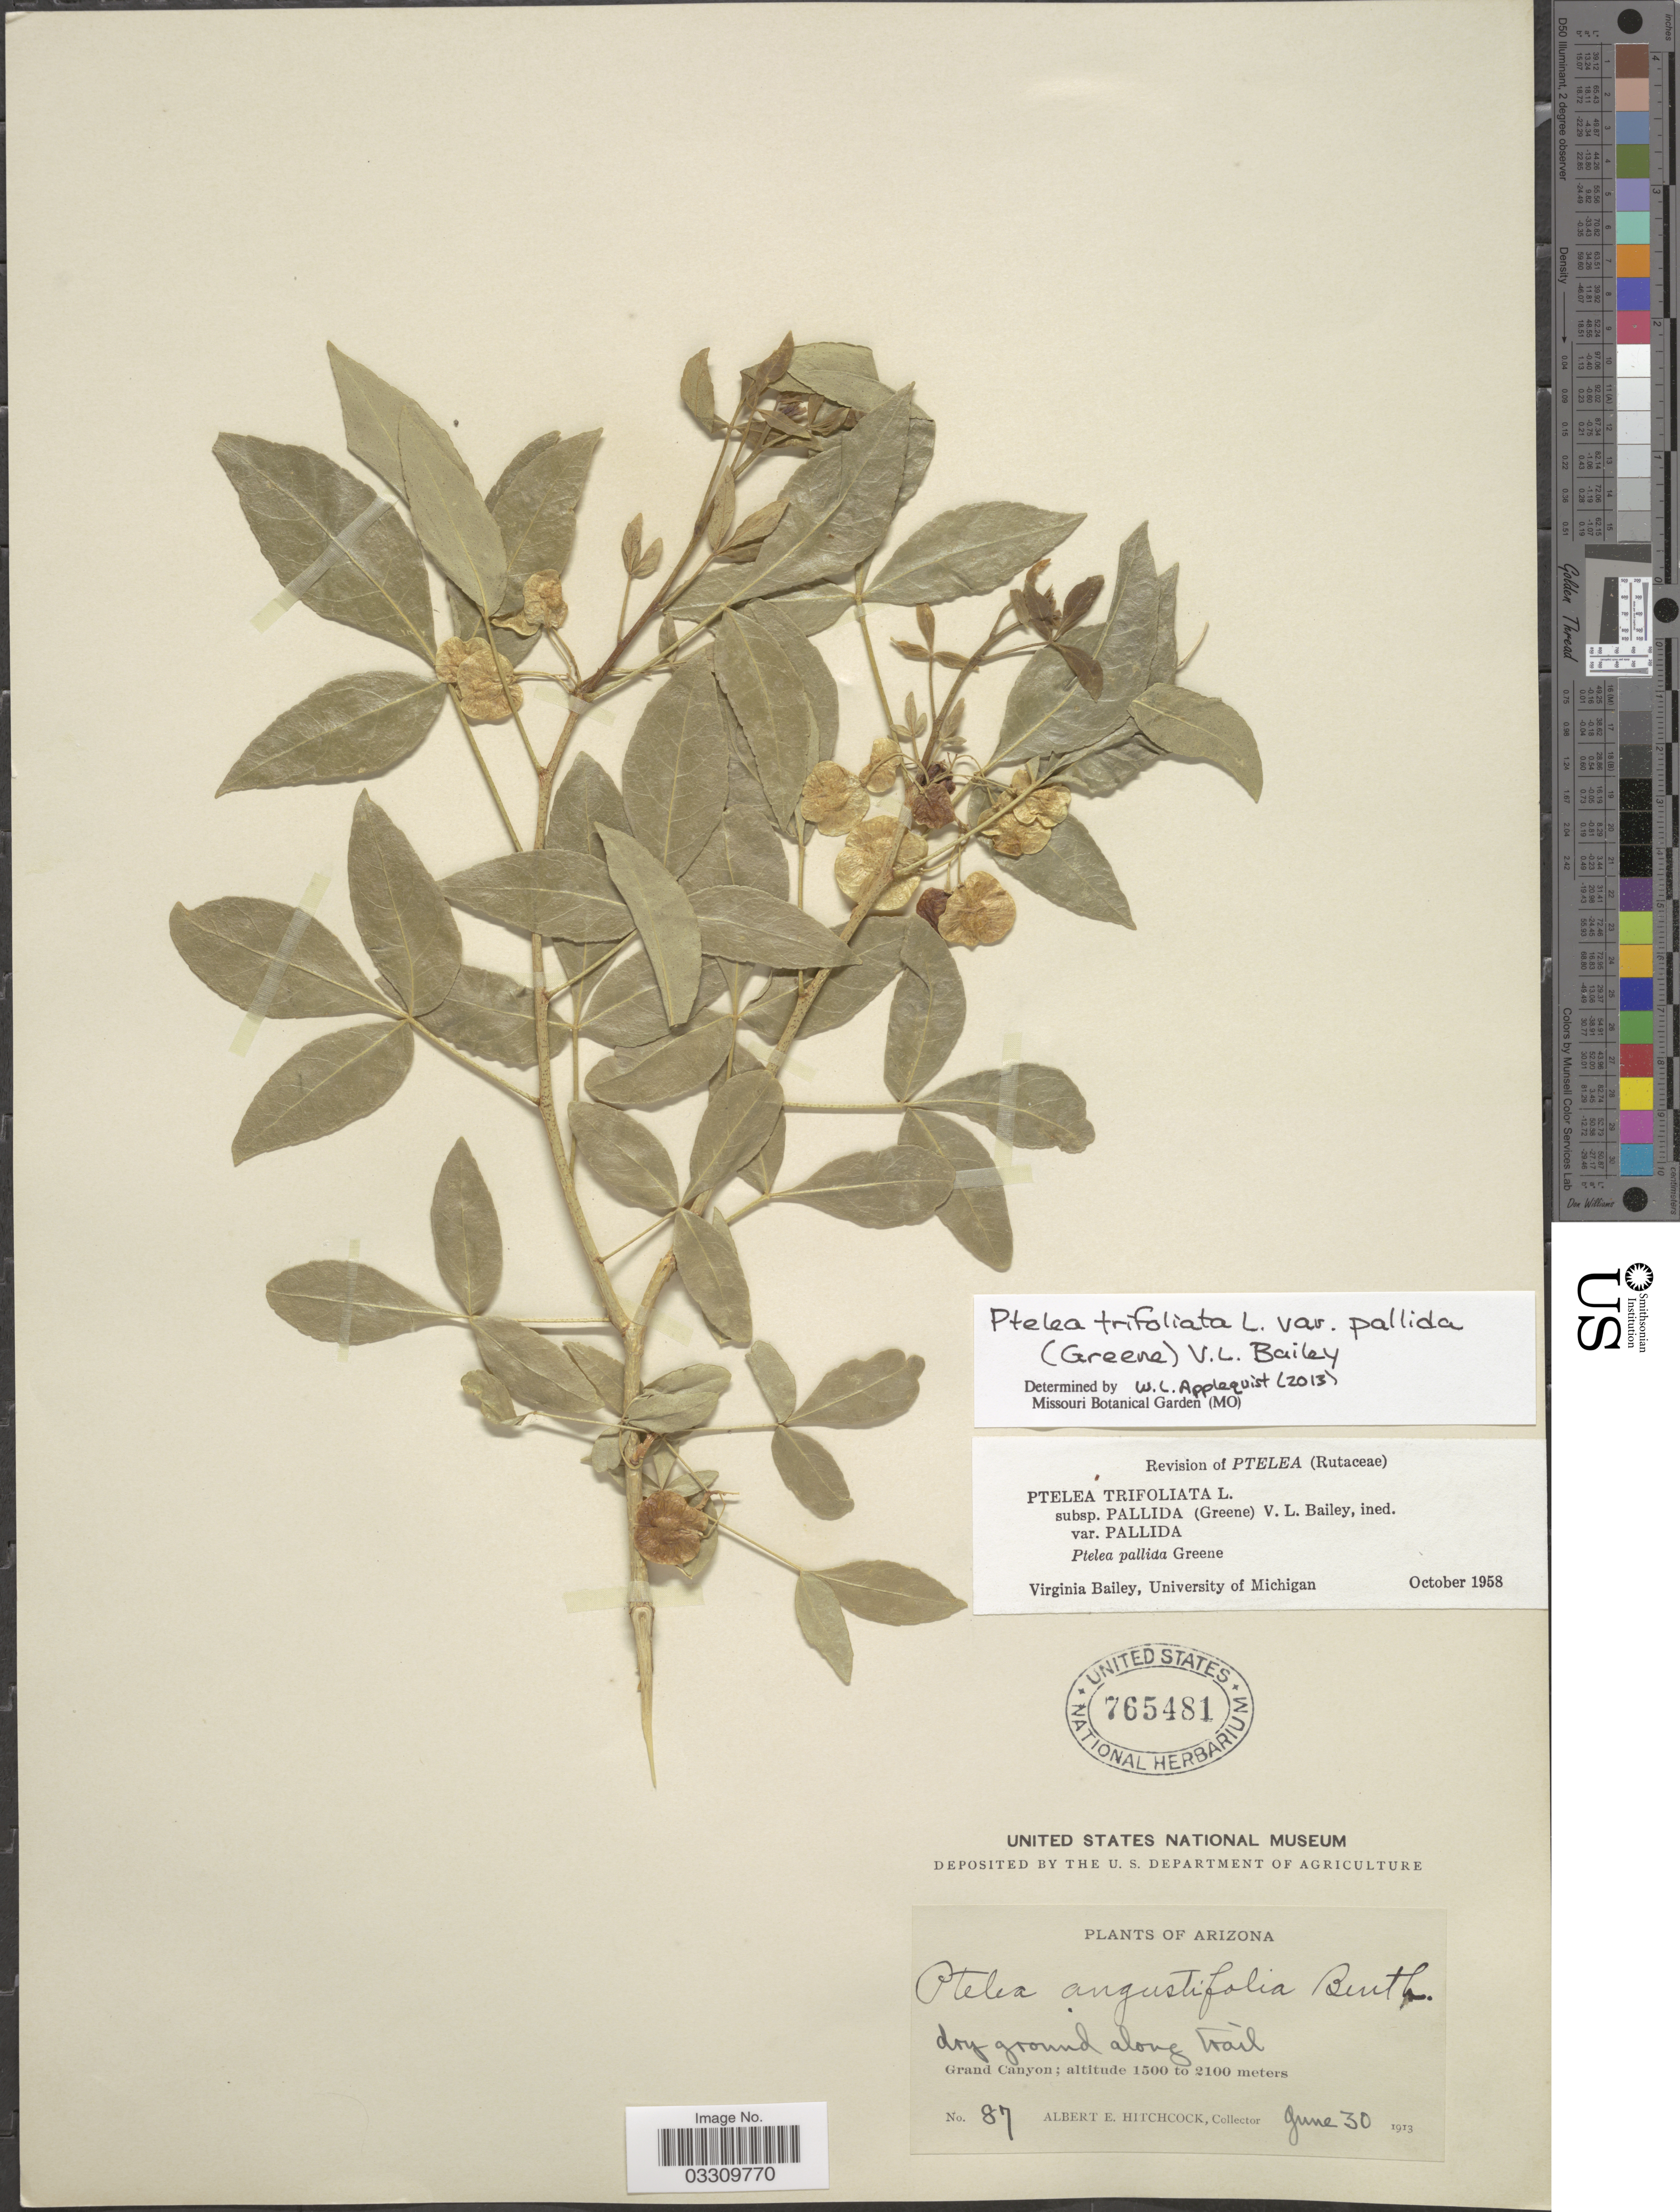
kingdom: Plantae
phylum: Tracheophyta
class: Magnoliopsida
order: Sapindales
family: Rutaceae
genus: Ptelea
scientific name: Ptelea trifoliata subsp. pallida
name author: (Greene) V. L. Bailey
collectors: A. Hitchcock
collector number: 87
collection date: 1913-06-30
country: United States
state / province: Arizona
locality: Grand Canyon.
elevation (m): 1500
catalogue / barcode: US 765481